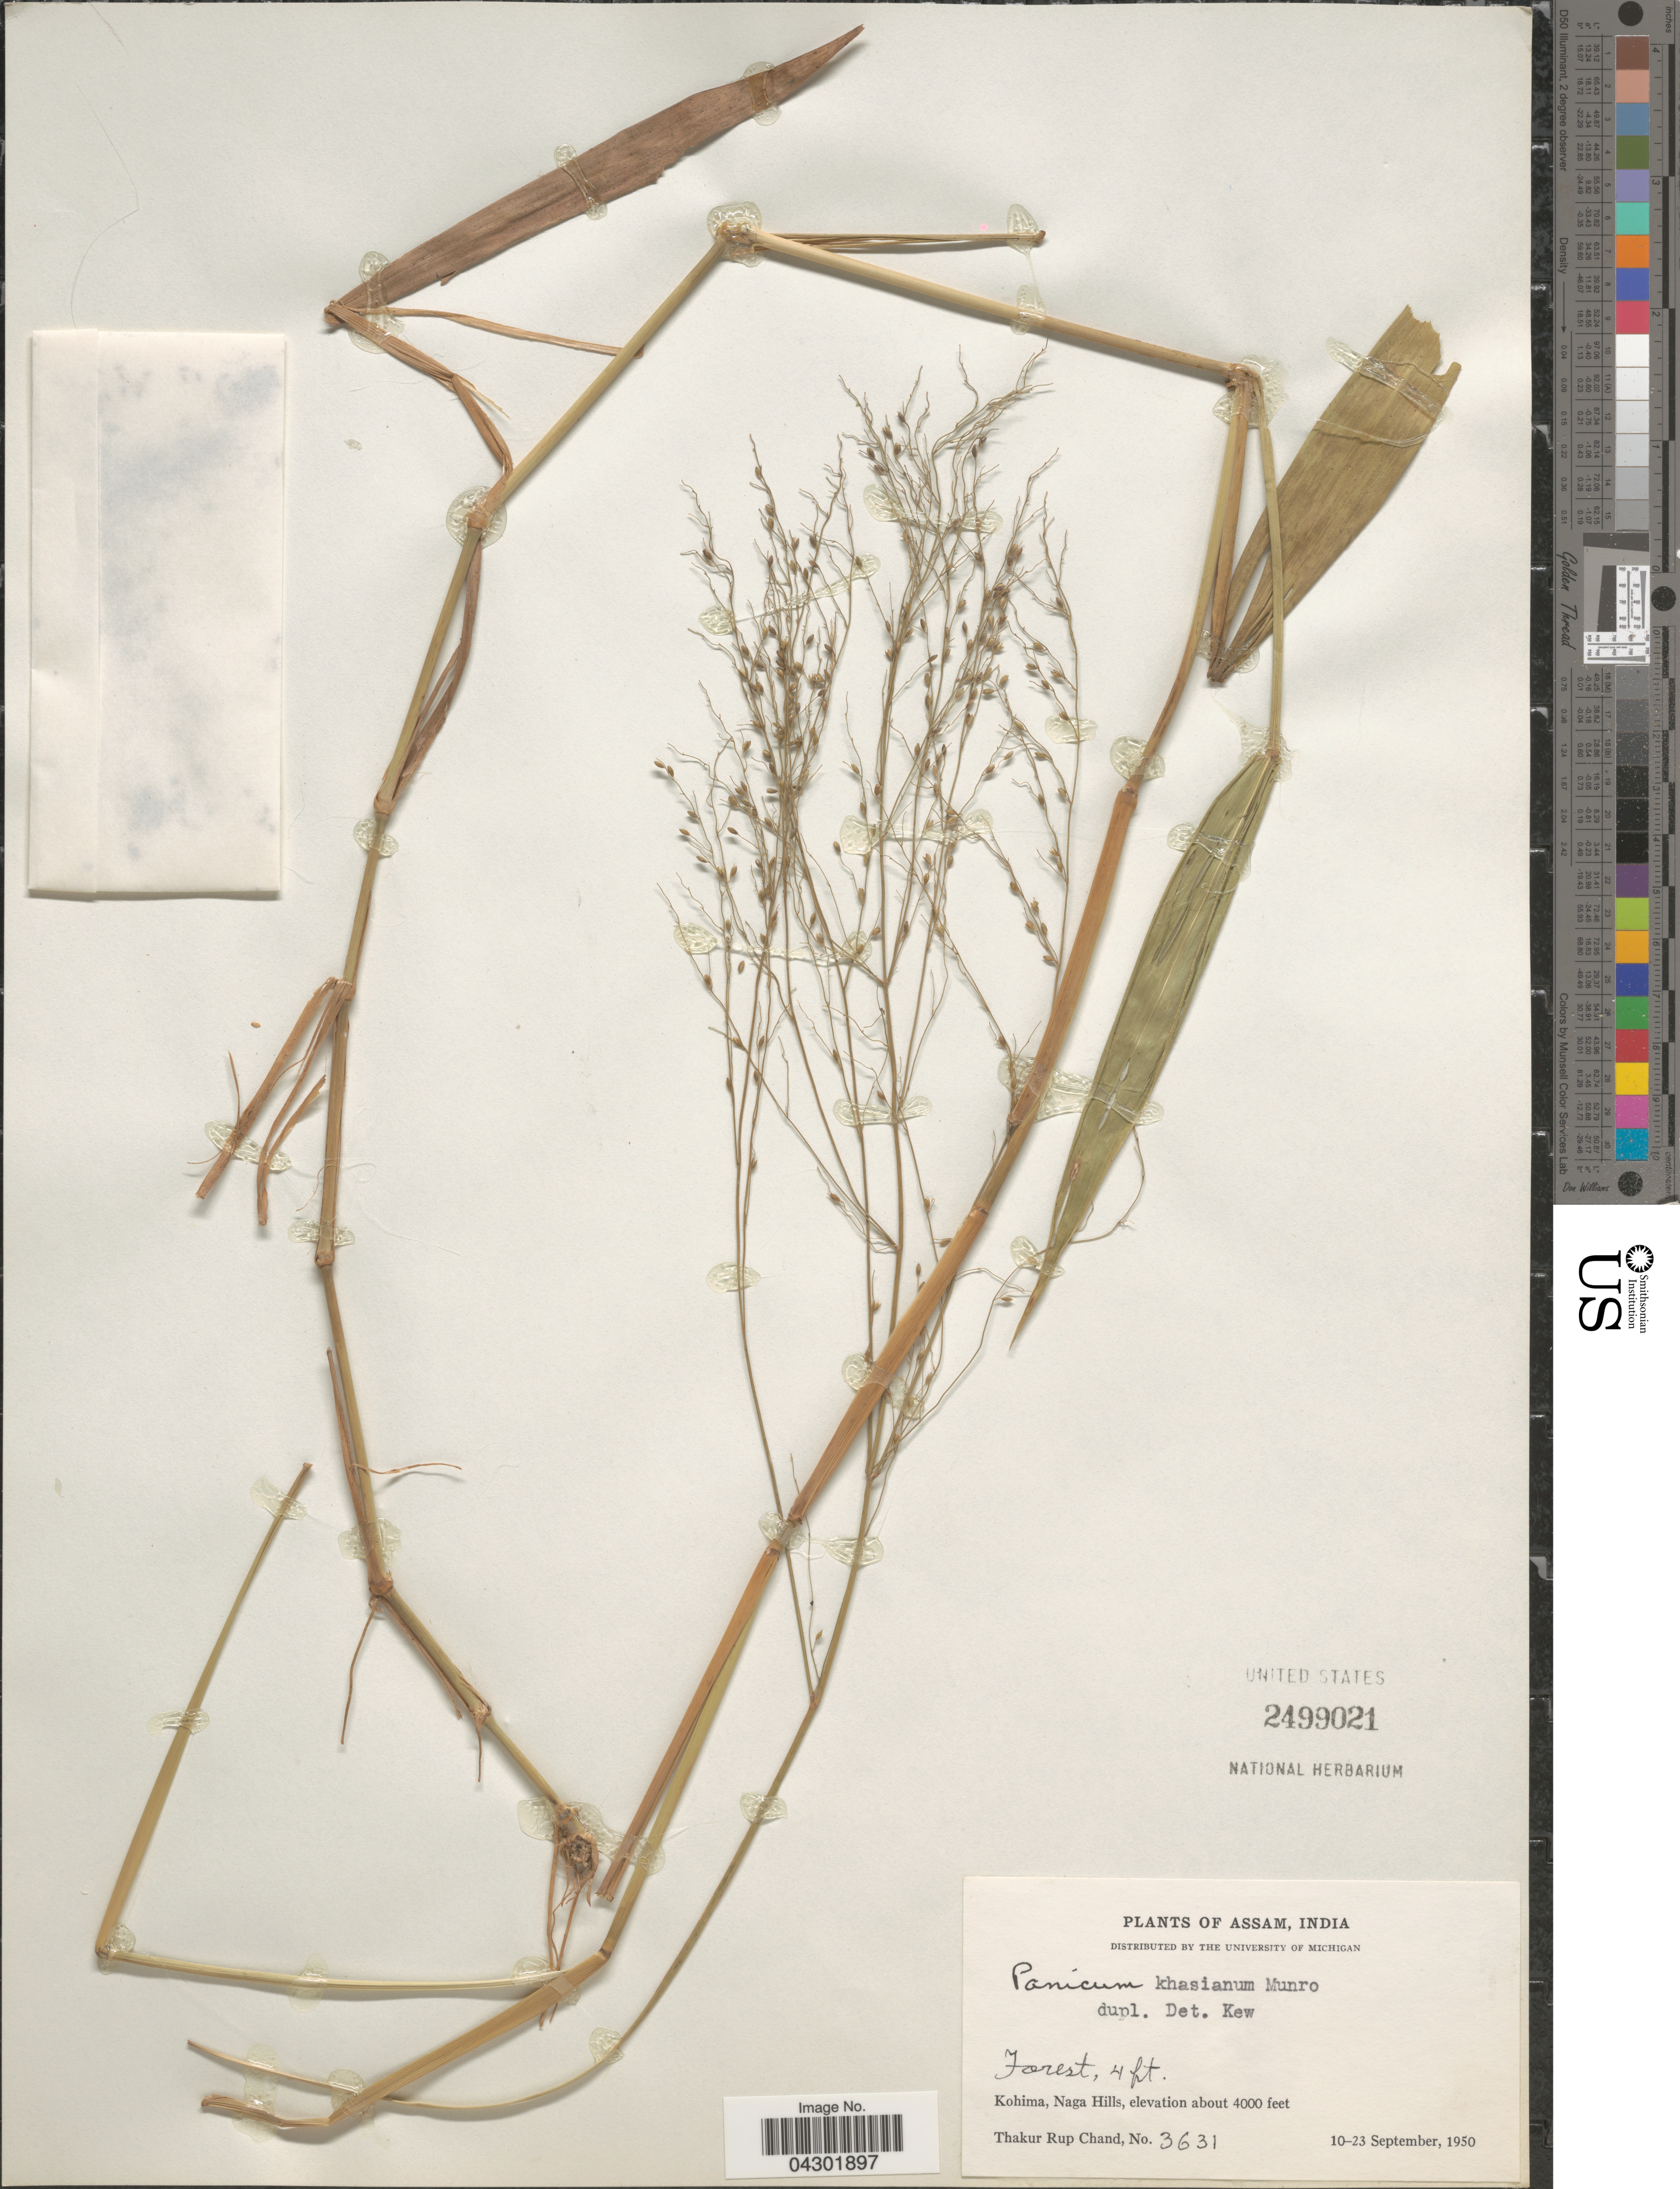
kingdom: Plantae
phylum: Tracheophyta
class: Liliopsida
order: Poales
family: Poaceae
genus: Panicum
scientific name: Panicum khasianum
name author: Munro ex Hook. f.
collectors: T. R. Chand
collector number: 3631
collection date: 1950-09-10/1950-09-23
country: India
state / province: Assam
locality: Kohima, Naga Hills.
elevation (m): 1219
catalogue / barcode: US 2499021